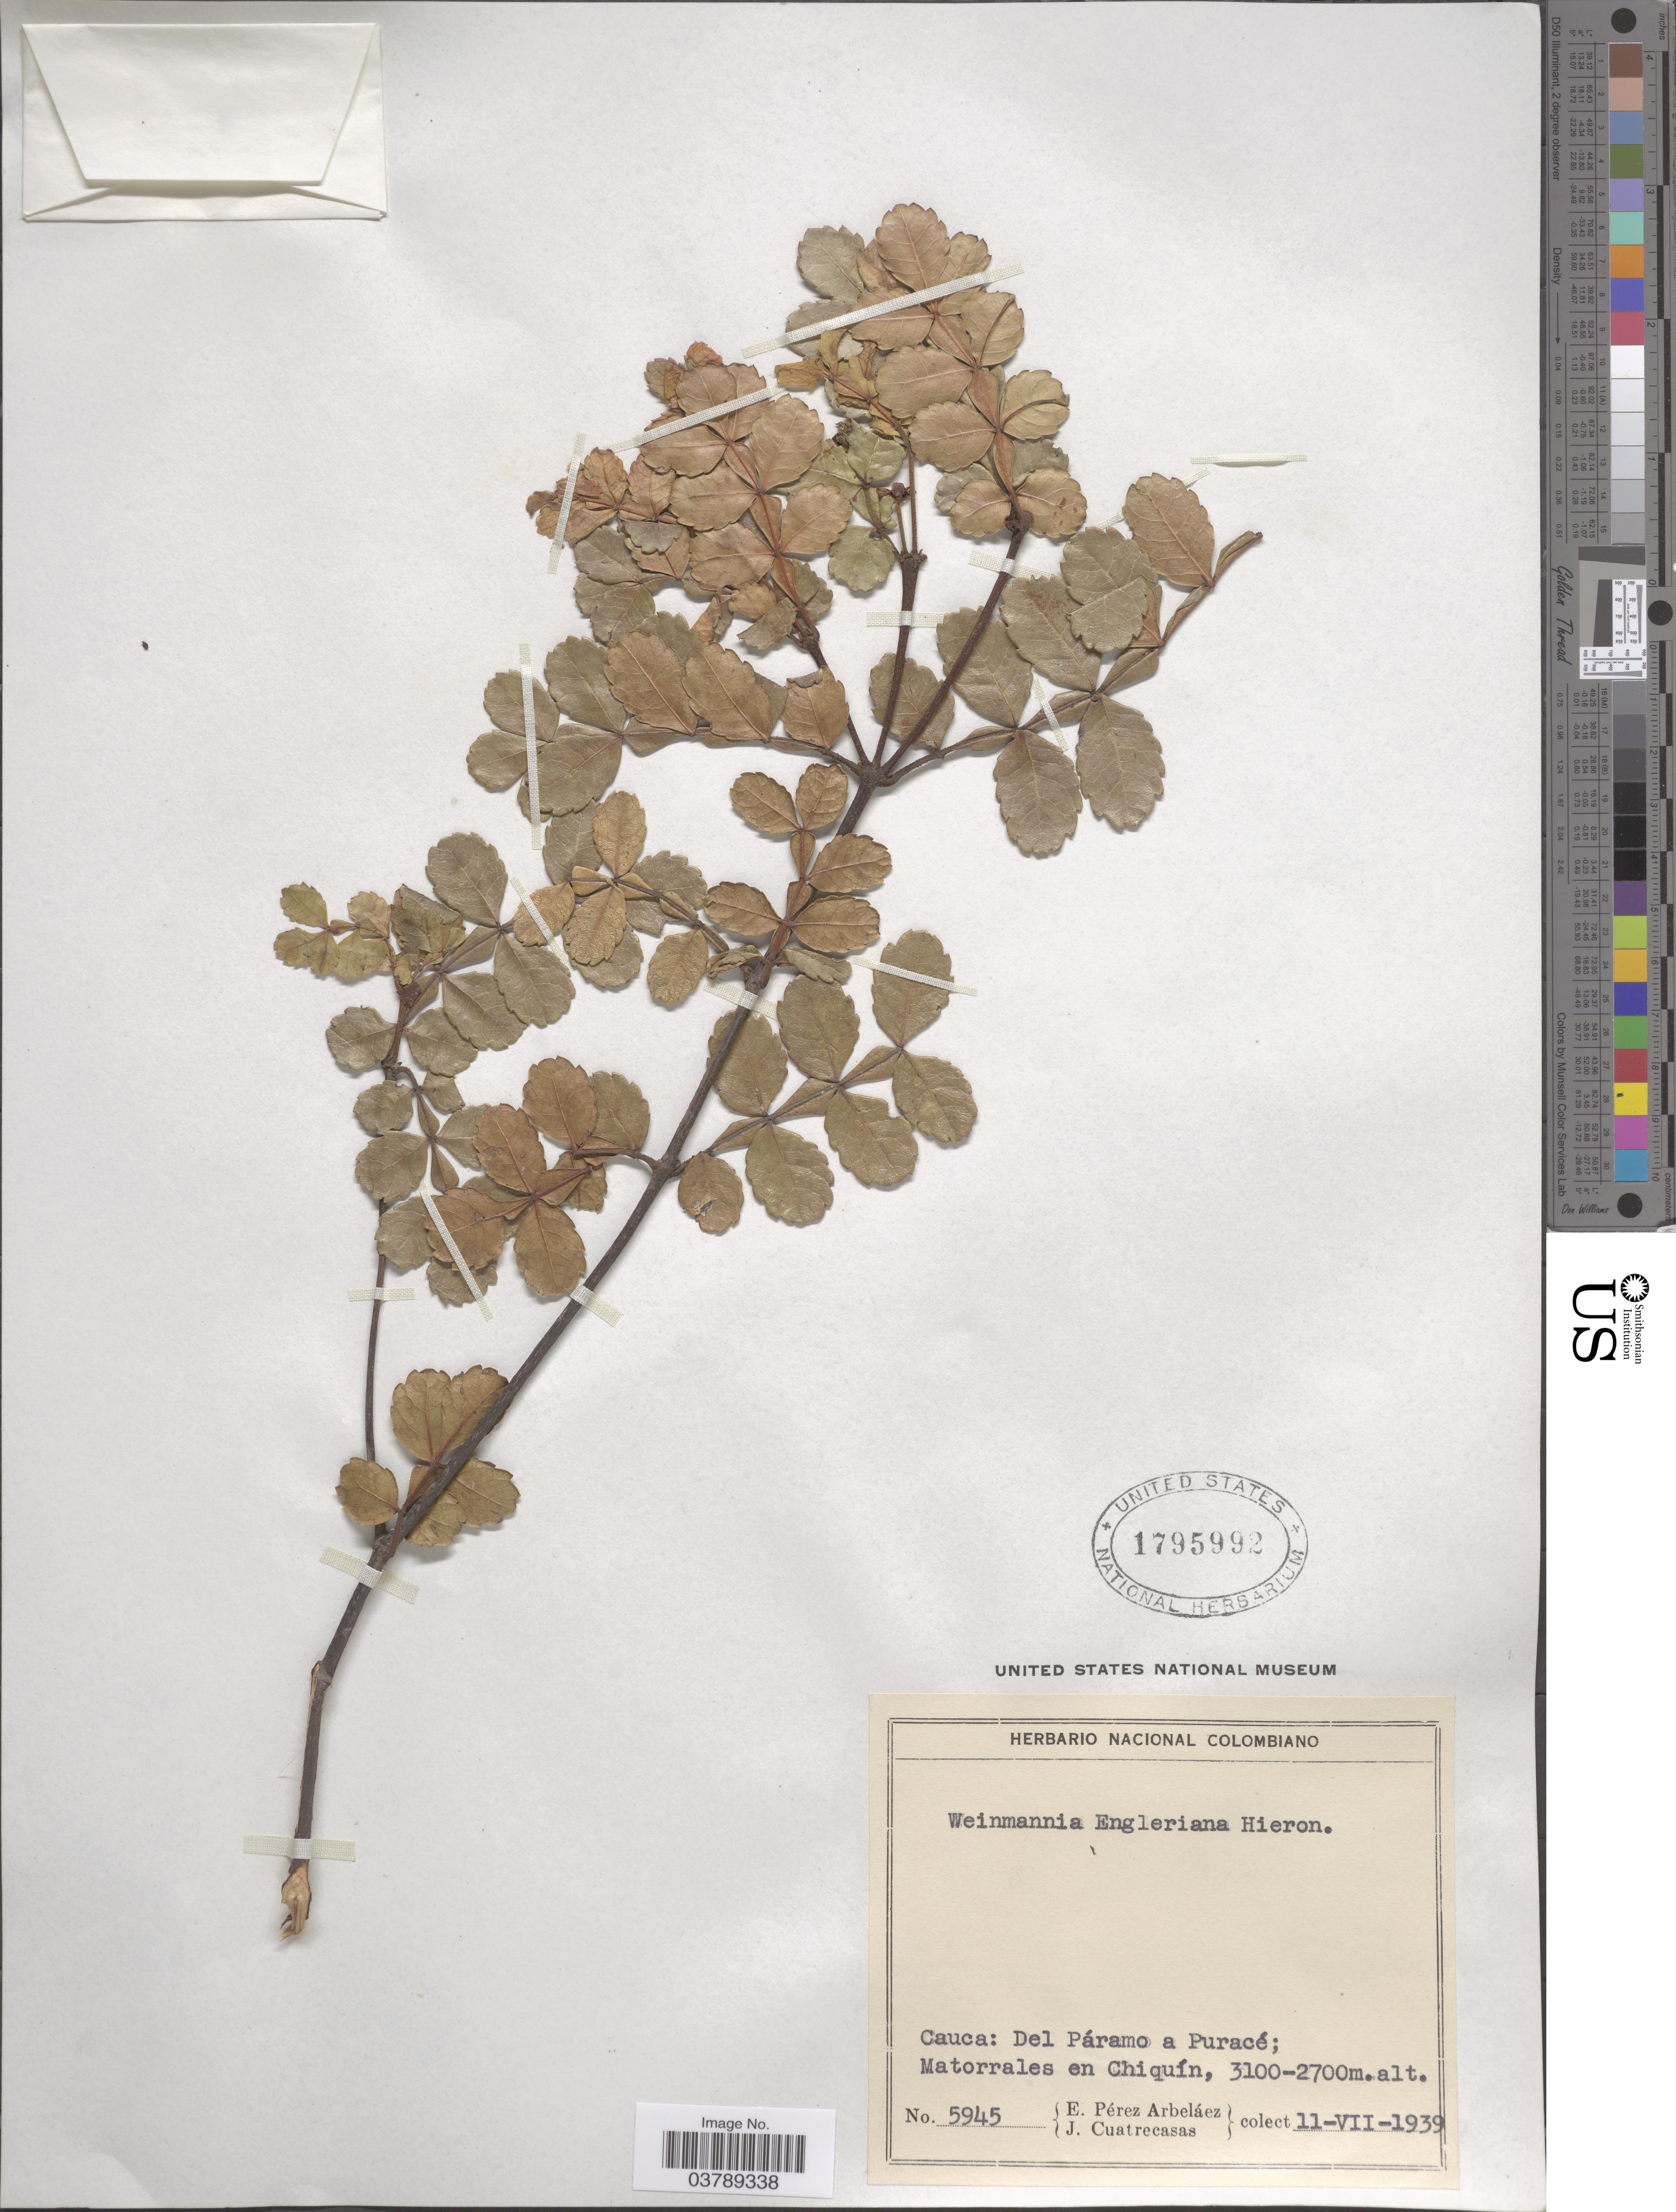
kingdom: Plantae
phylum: Tracheophyta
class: Magnoliopsida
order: Oxalidales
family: Cunoniaceae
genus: Weinmannia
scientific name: Weinmannia mariquitae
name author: Szyszyl.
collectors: E. Arbelaez & J. Cuatrecasas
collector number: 5945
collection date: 1939-07-11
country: Colombia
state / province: Cauca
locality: Del Páramo a Puracé; Matorrales en Chiquín.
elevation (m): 2700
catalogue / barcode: US 1795992